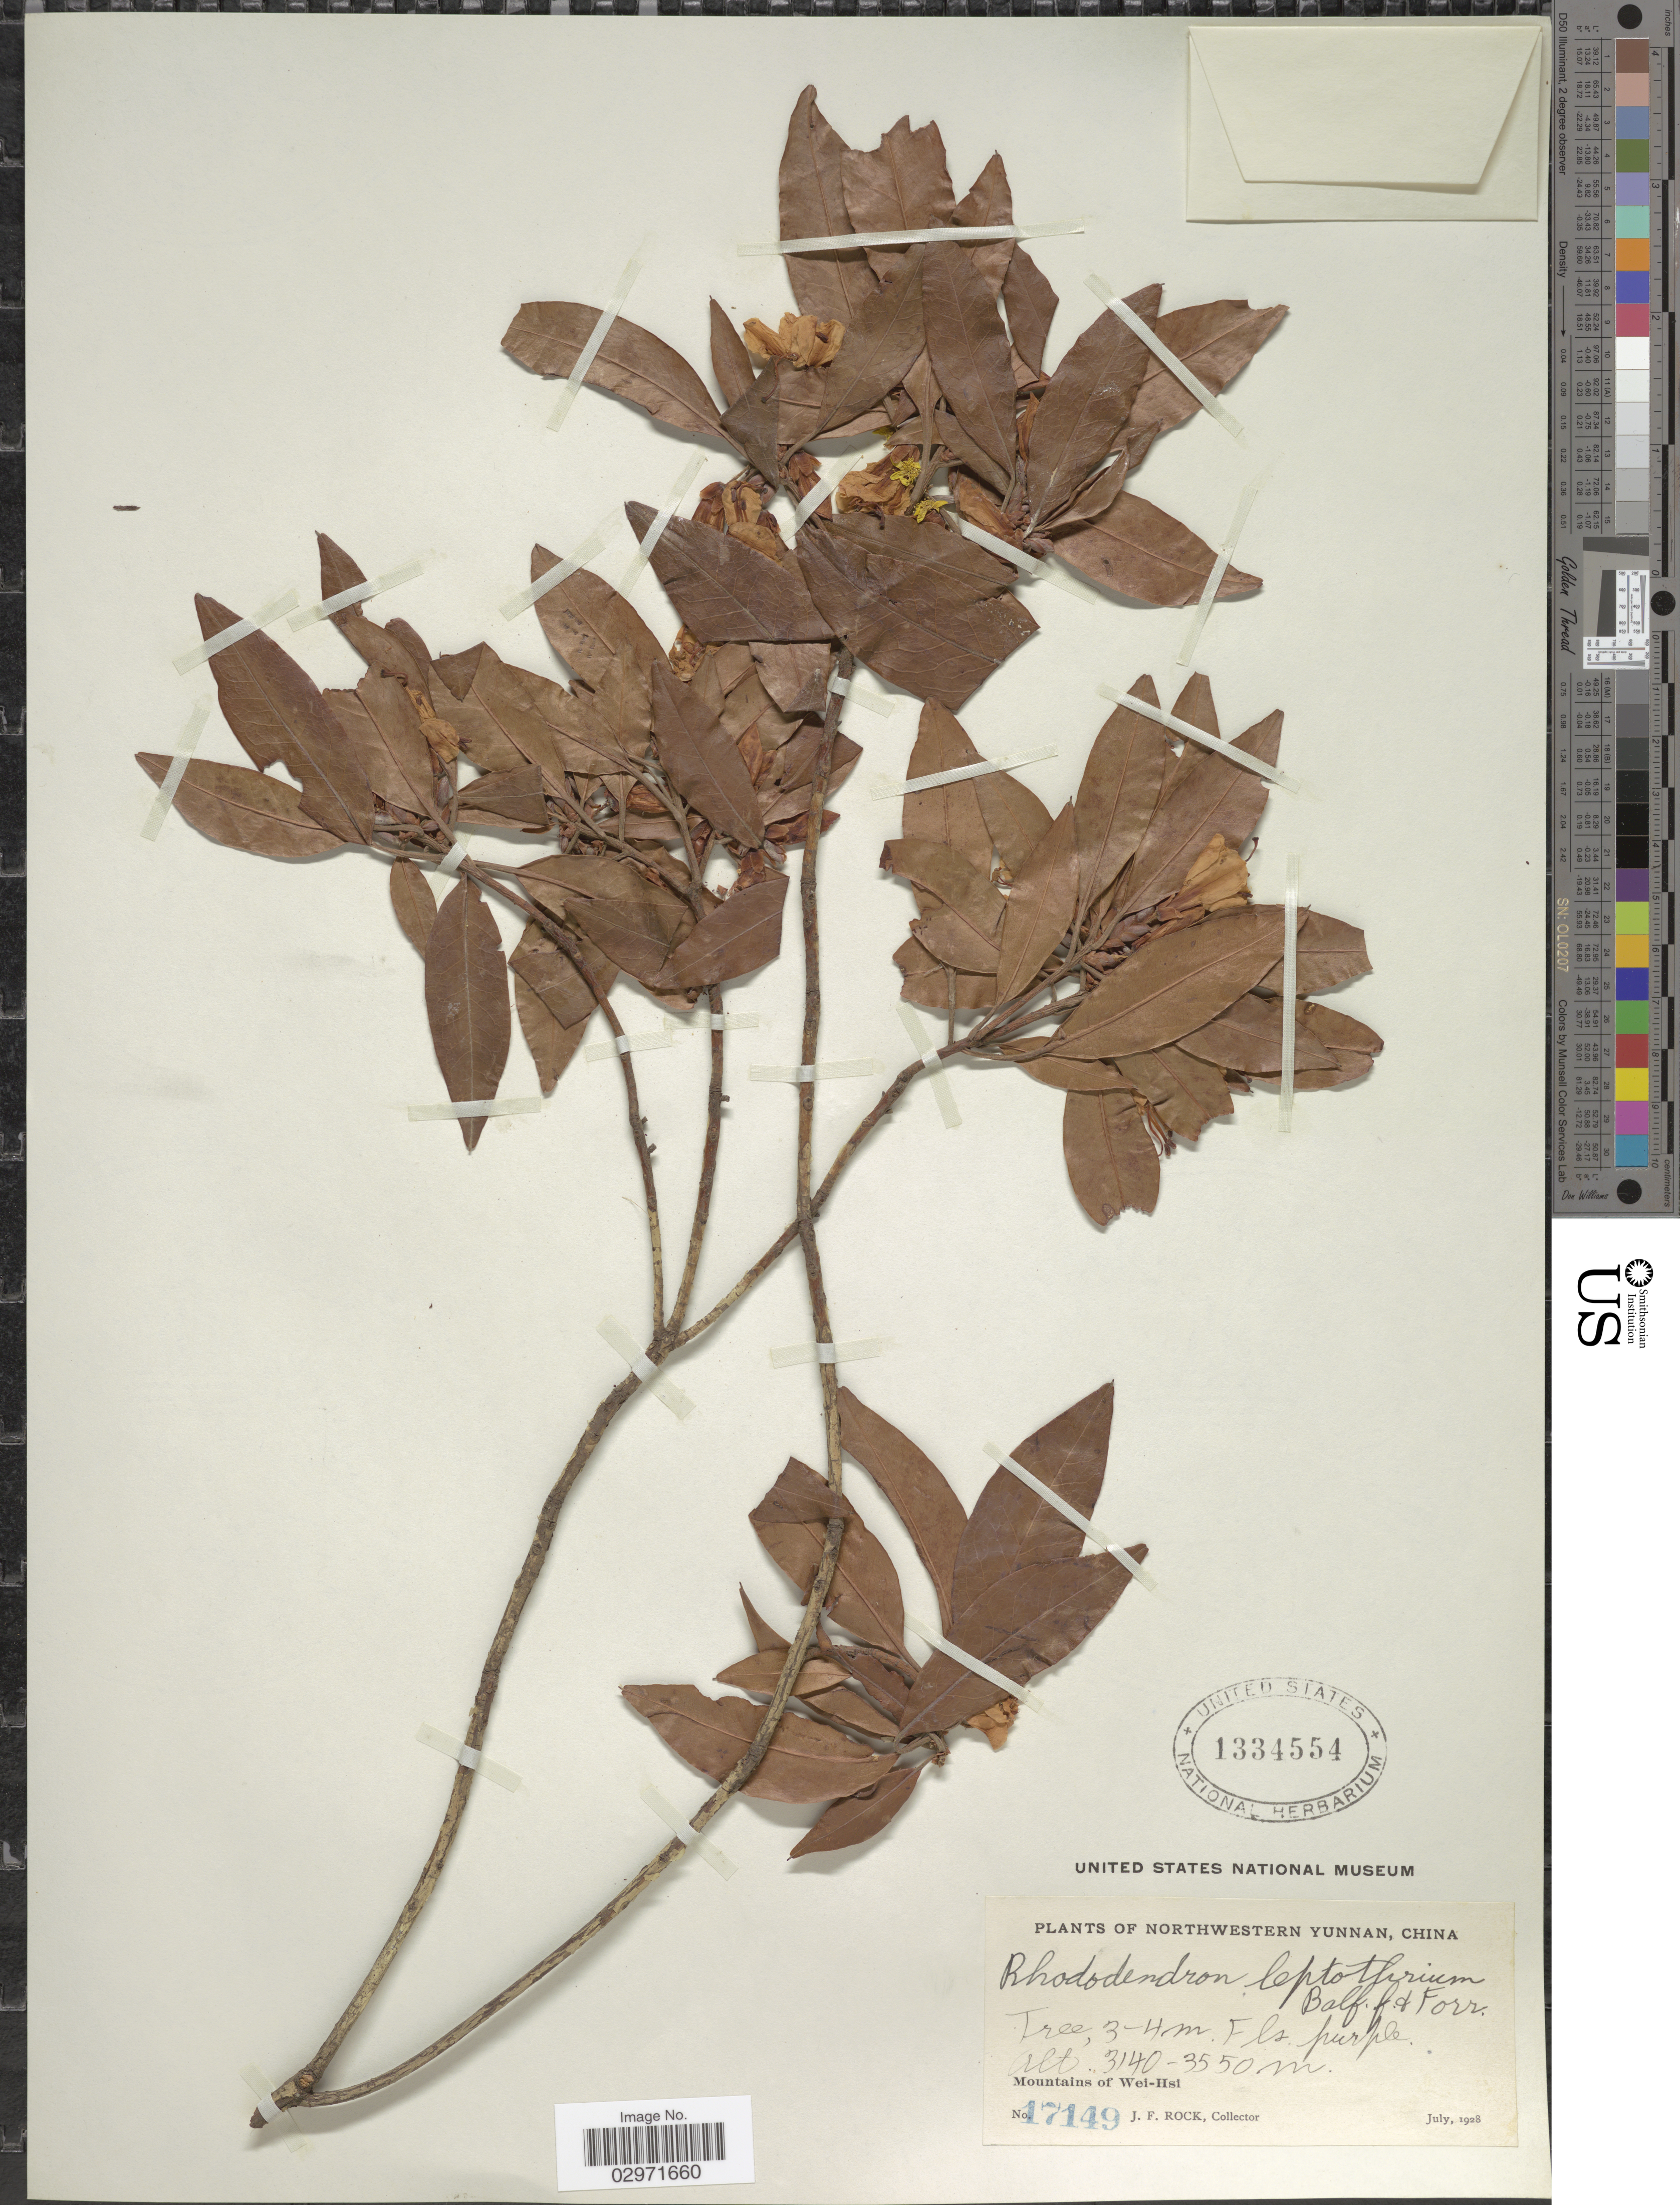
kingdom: Plantae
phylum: Tracheophyta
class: Magnoliopsida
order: Ericales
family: Ericaceae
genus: Rhododendron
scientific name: Rhododendron leptothrium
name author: Balf. f. & Forrest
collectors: J. Rock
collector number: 17149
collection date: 1928-07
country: China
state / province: Yunnan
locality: Northwestern Yunnan. Mountains of Wei-Hsi.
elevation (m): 3140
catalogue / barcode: US 1334554